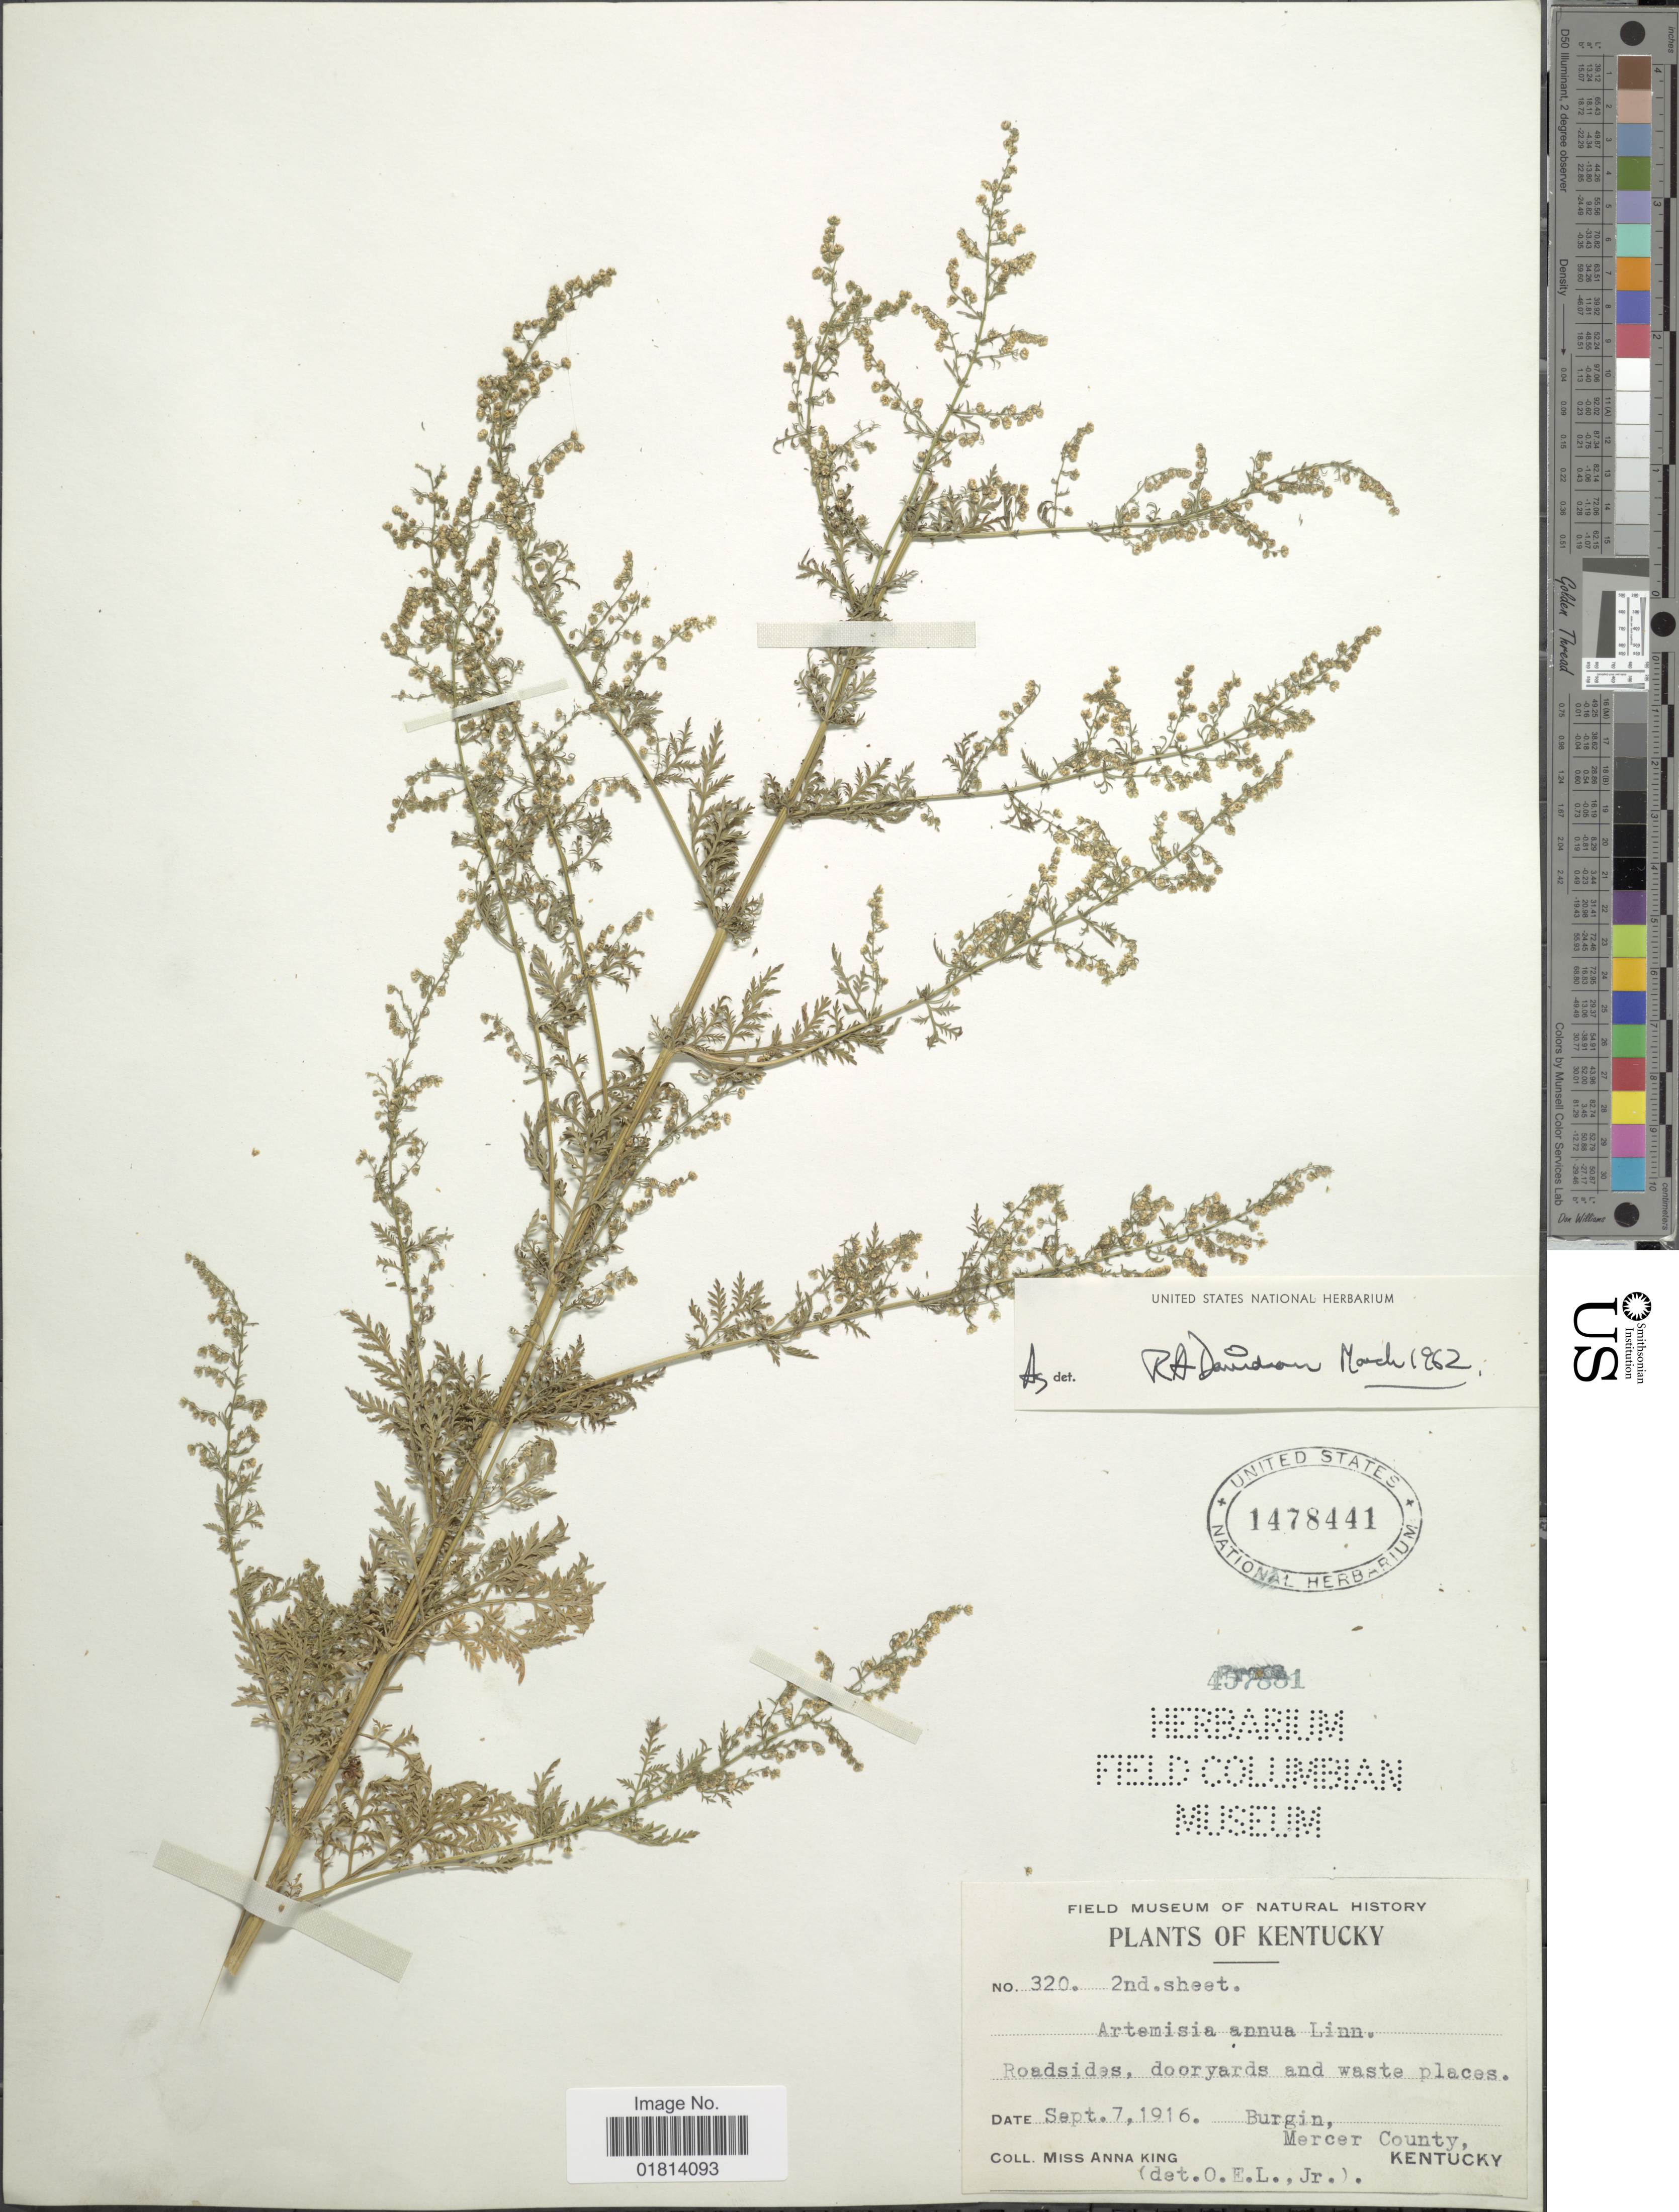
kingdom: Plantae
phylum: Tracheophyta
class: Magnoliopsida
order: Asterales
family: Asteraceae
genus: Artemisia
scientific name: Artemisia annua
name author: L.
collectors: A. King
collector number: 320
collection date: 1916-09-07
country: United States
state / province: Kentucky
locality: Burgin, Mercer County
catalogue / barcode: US 1478441